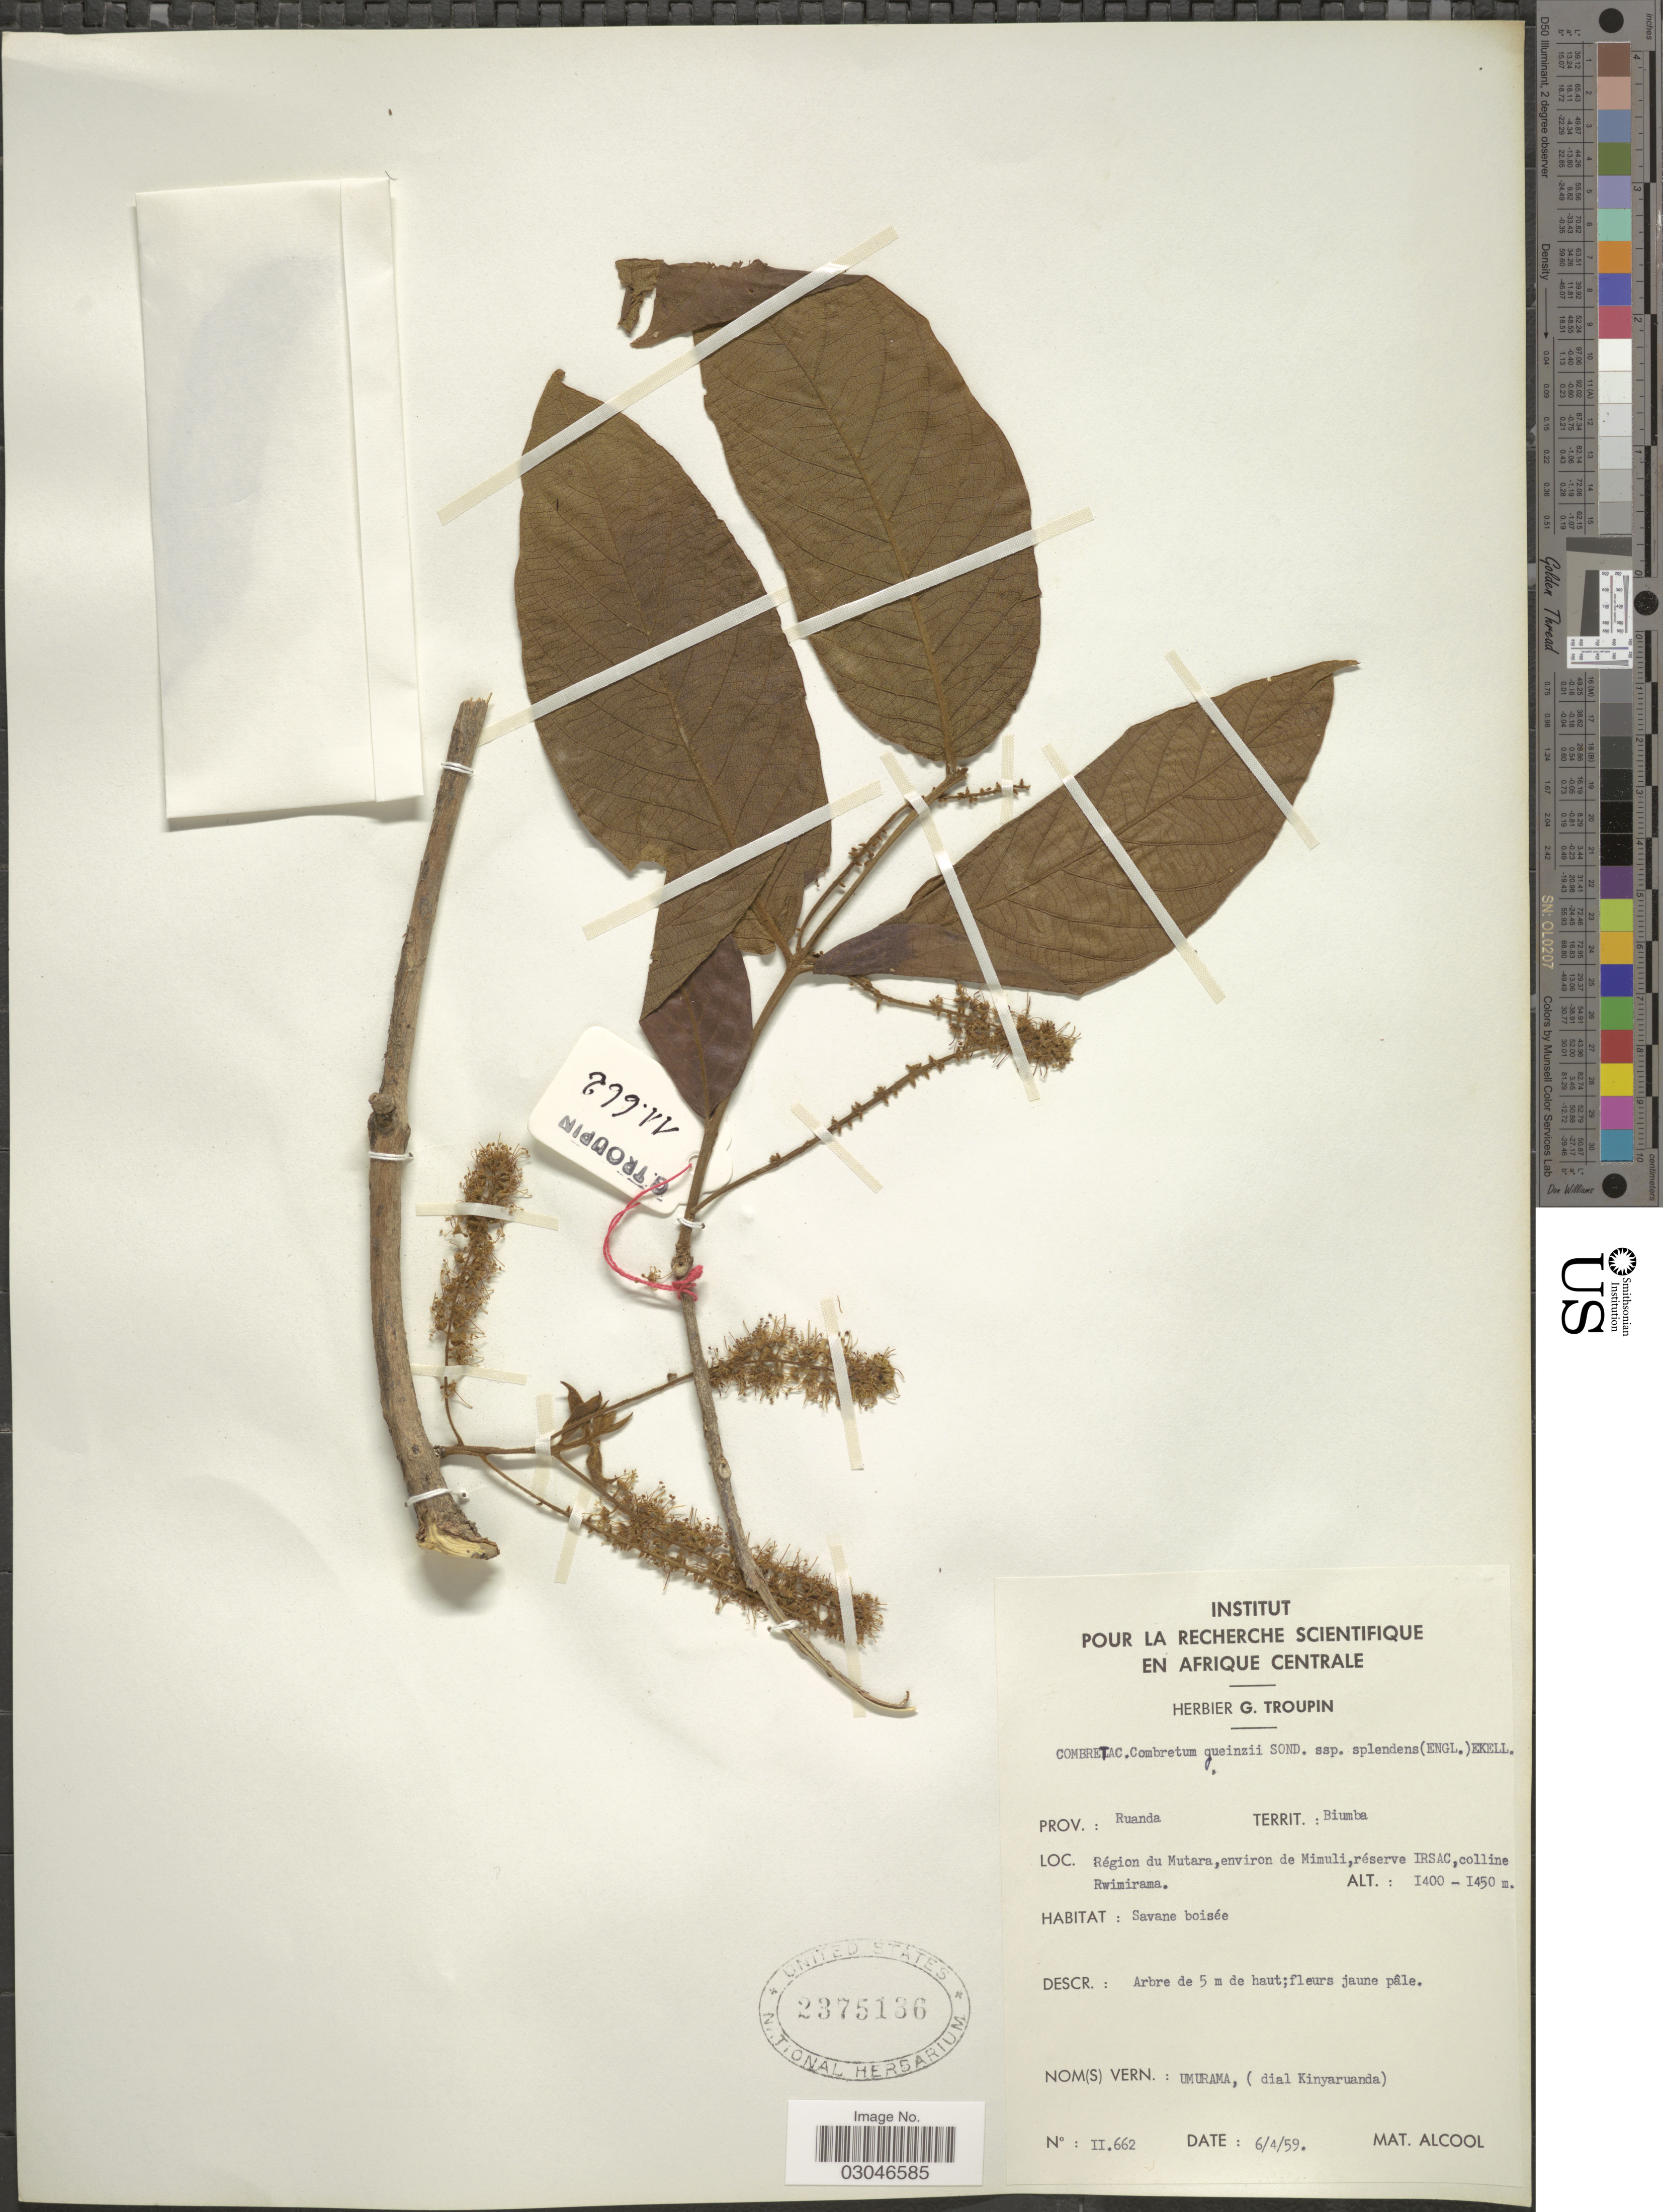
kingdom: Plantae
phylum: Tracheophyta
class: Magnoliopsida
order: Myrtales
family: Combretaceae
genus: Combretum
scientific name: Combretum gueinzii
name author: Sond.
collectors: G. Troupin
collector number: II662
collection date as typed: Transcribed d/m/y: 6/4/59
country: Rwanda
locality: Prov.: Ruanda. Territ.: Biumba. Région du Mutara, environ de Mimuli, réserve IRSAC, colline Rwimirama.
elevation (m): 1400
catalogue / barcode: US 2375136